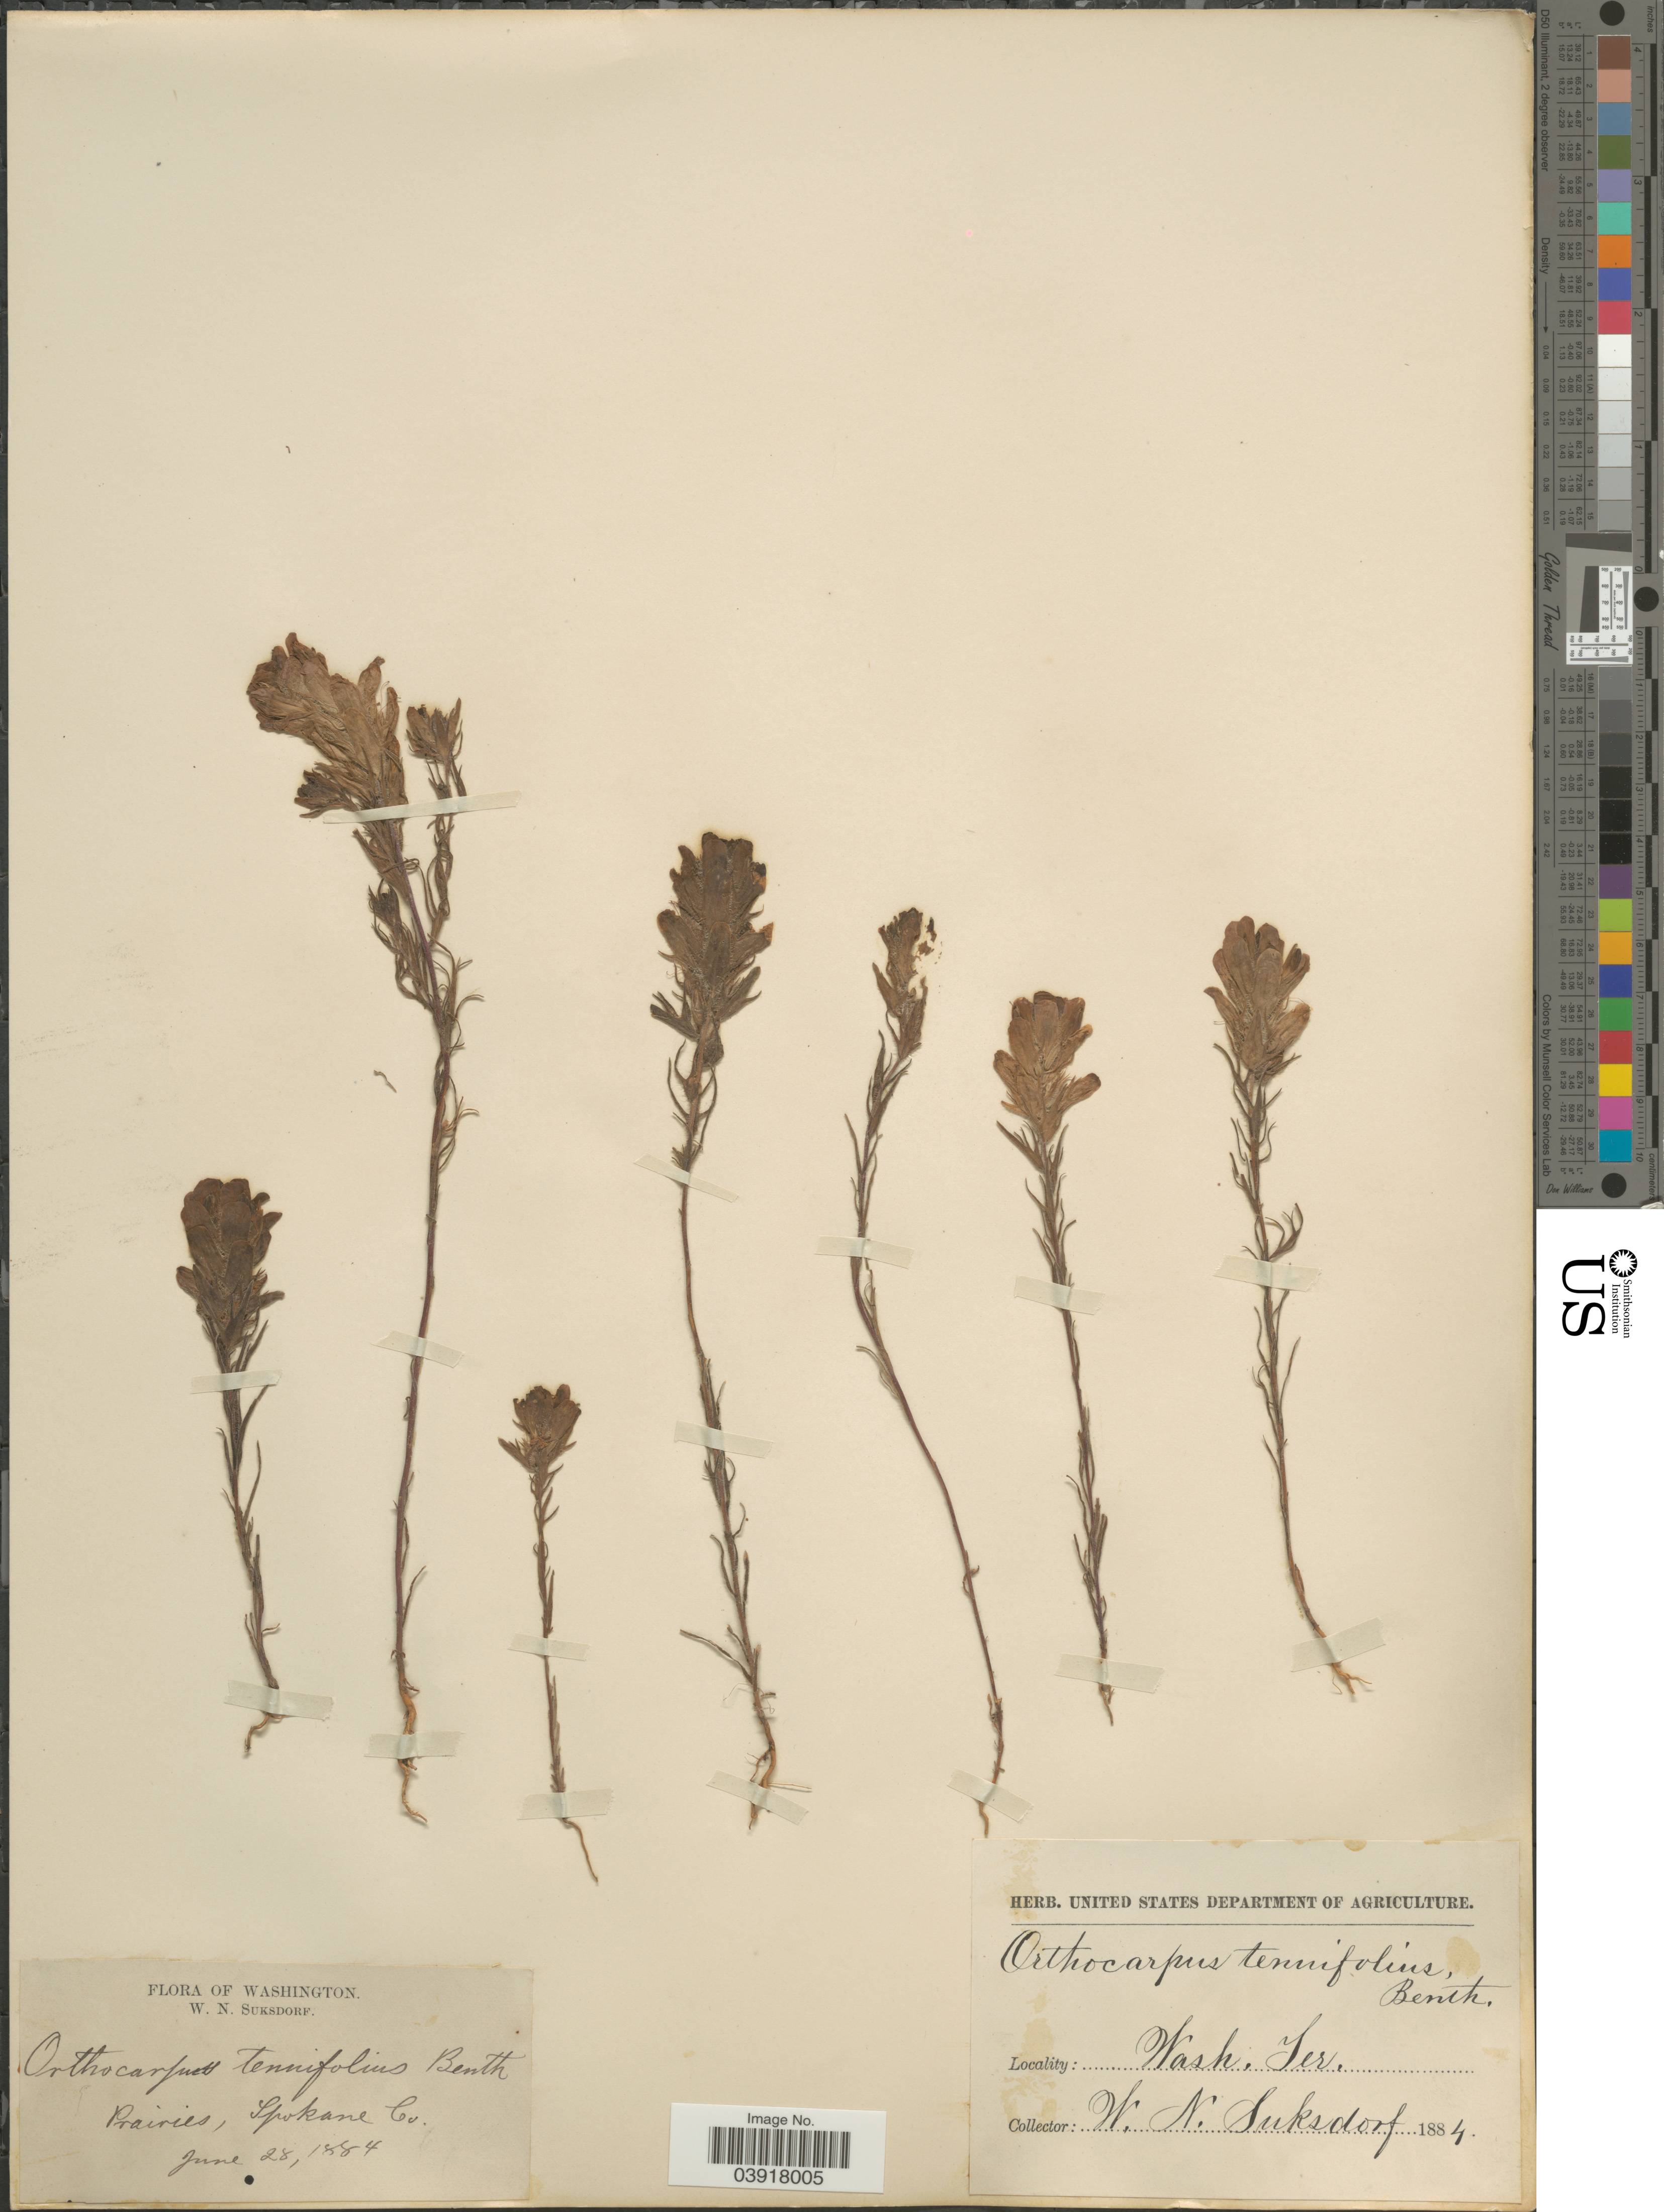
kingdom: Plantae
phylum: Tracheophyta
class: Magnoliopsida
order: Lamiales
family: Orobanchaceae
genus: Orthocarpus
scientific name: Orthocarpus tenuifolius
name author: (Pursh) Benth.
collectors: W. N. Suksdorf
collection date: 1884-06-28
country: United States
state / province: Washington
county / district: Spokane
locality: Prairies, Spokane Co. Wash. Ter.